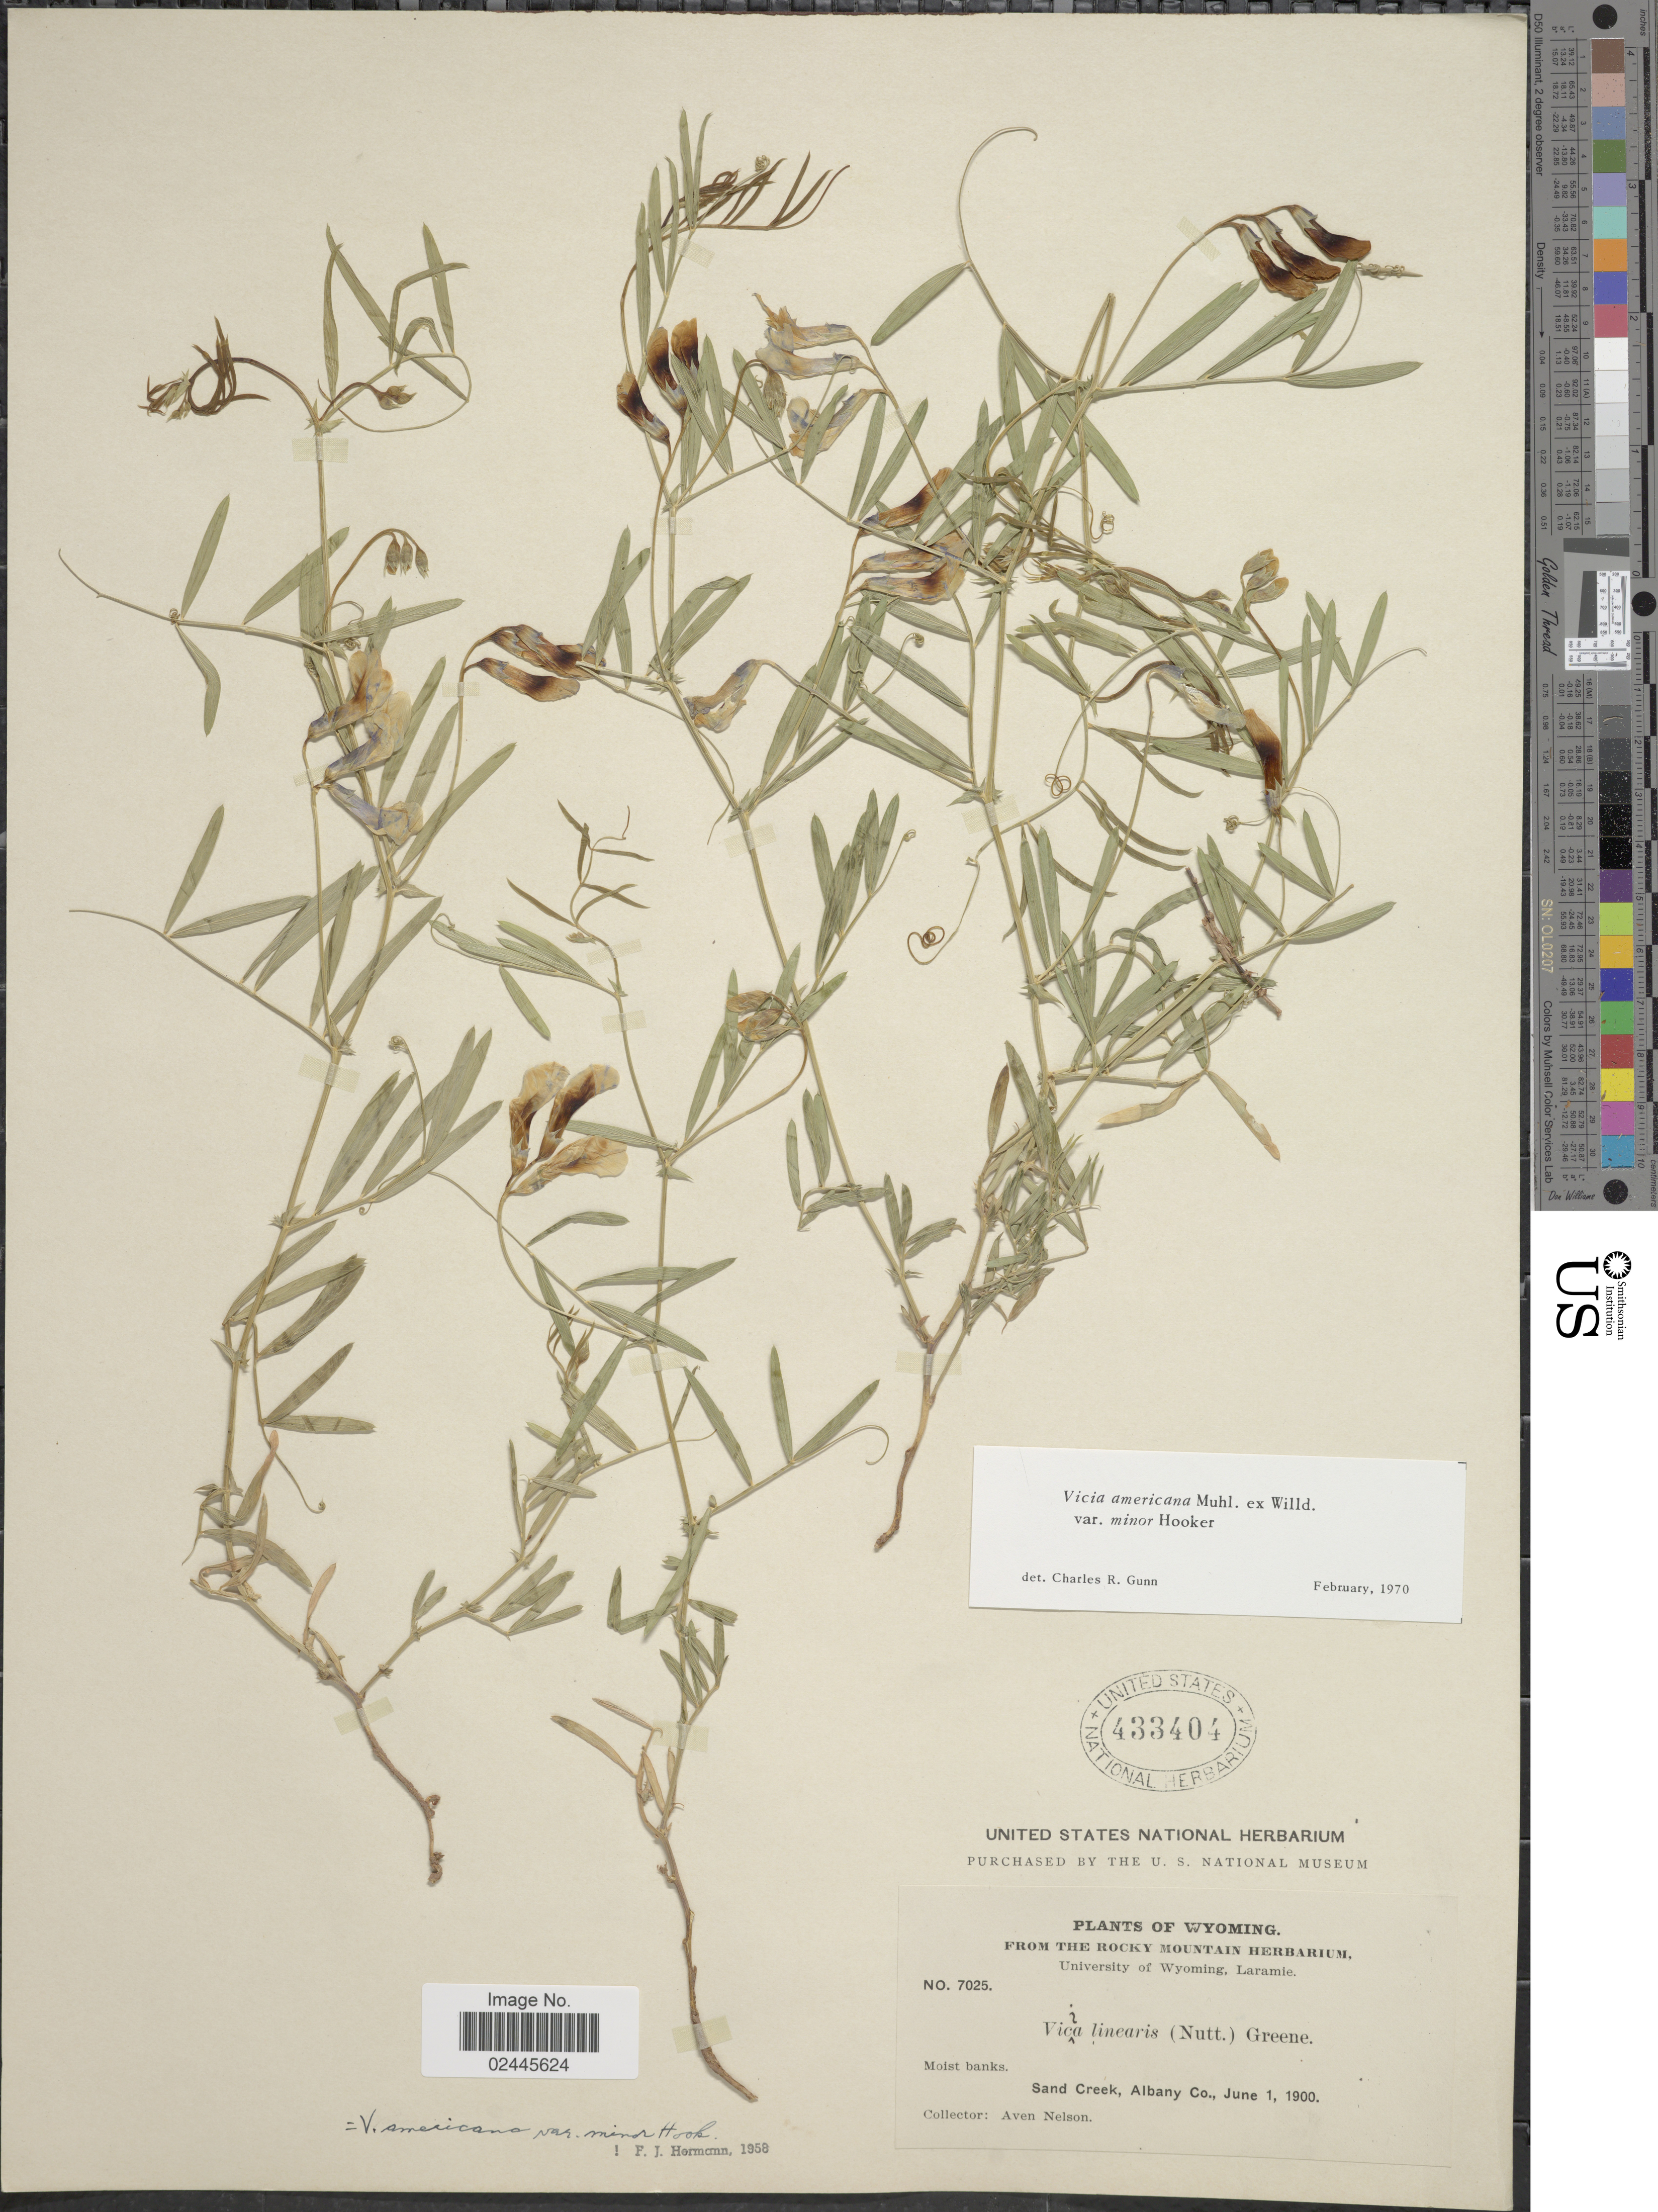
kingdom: Plantae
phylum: Tracheophyta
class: Magnoliopsida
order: Fabales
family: Fabaceae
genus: Vicia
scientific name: Vicia americana var. minor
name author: Hook.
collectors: A. Nelson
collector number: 7025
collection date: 1900-06-01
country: United States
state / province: Wyoming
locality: Moist banks, Sand Creek, Albany Co.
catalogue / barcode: US 433404